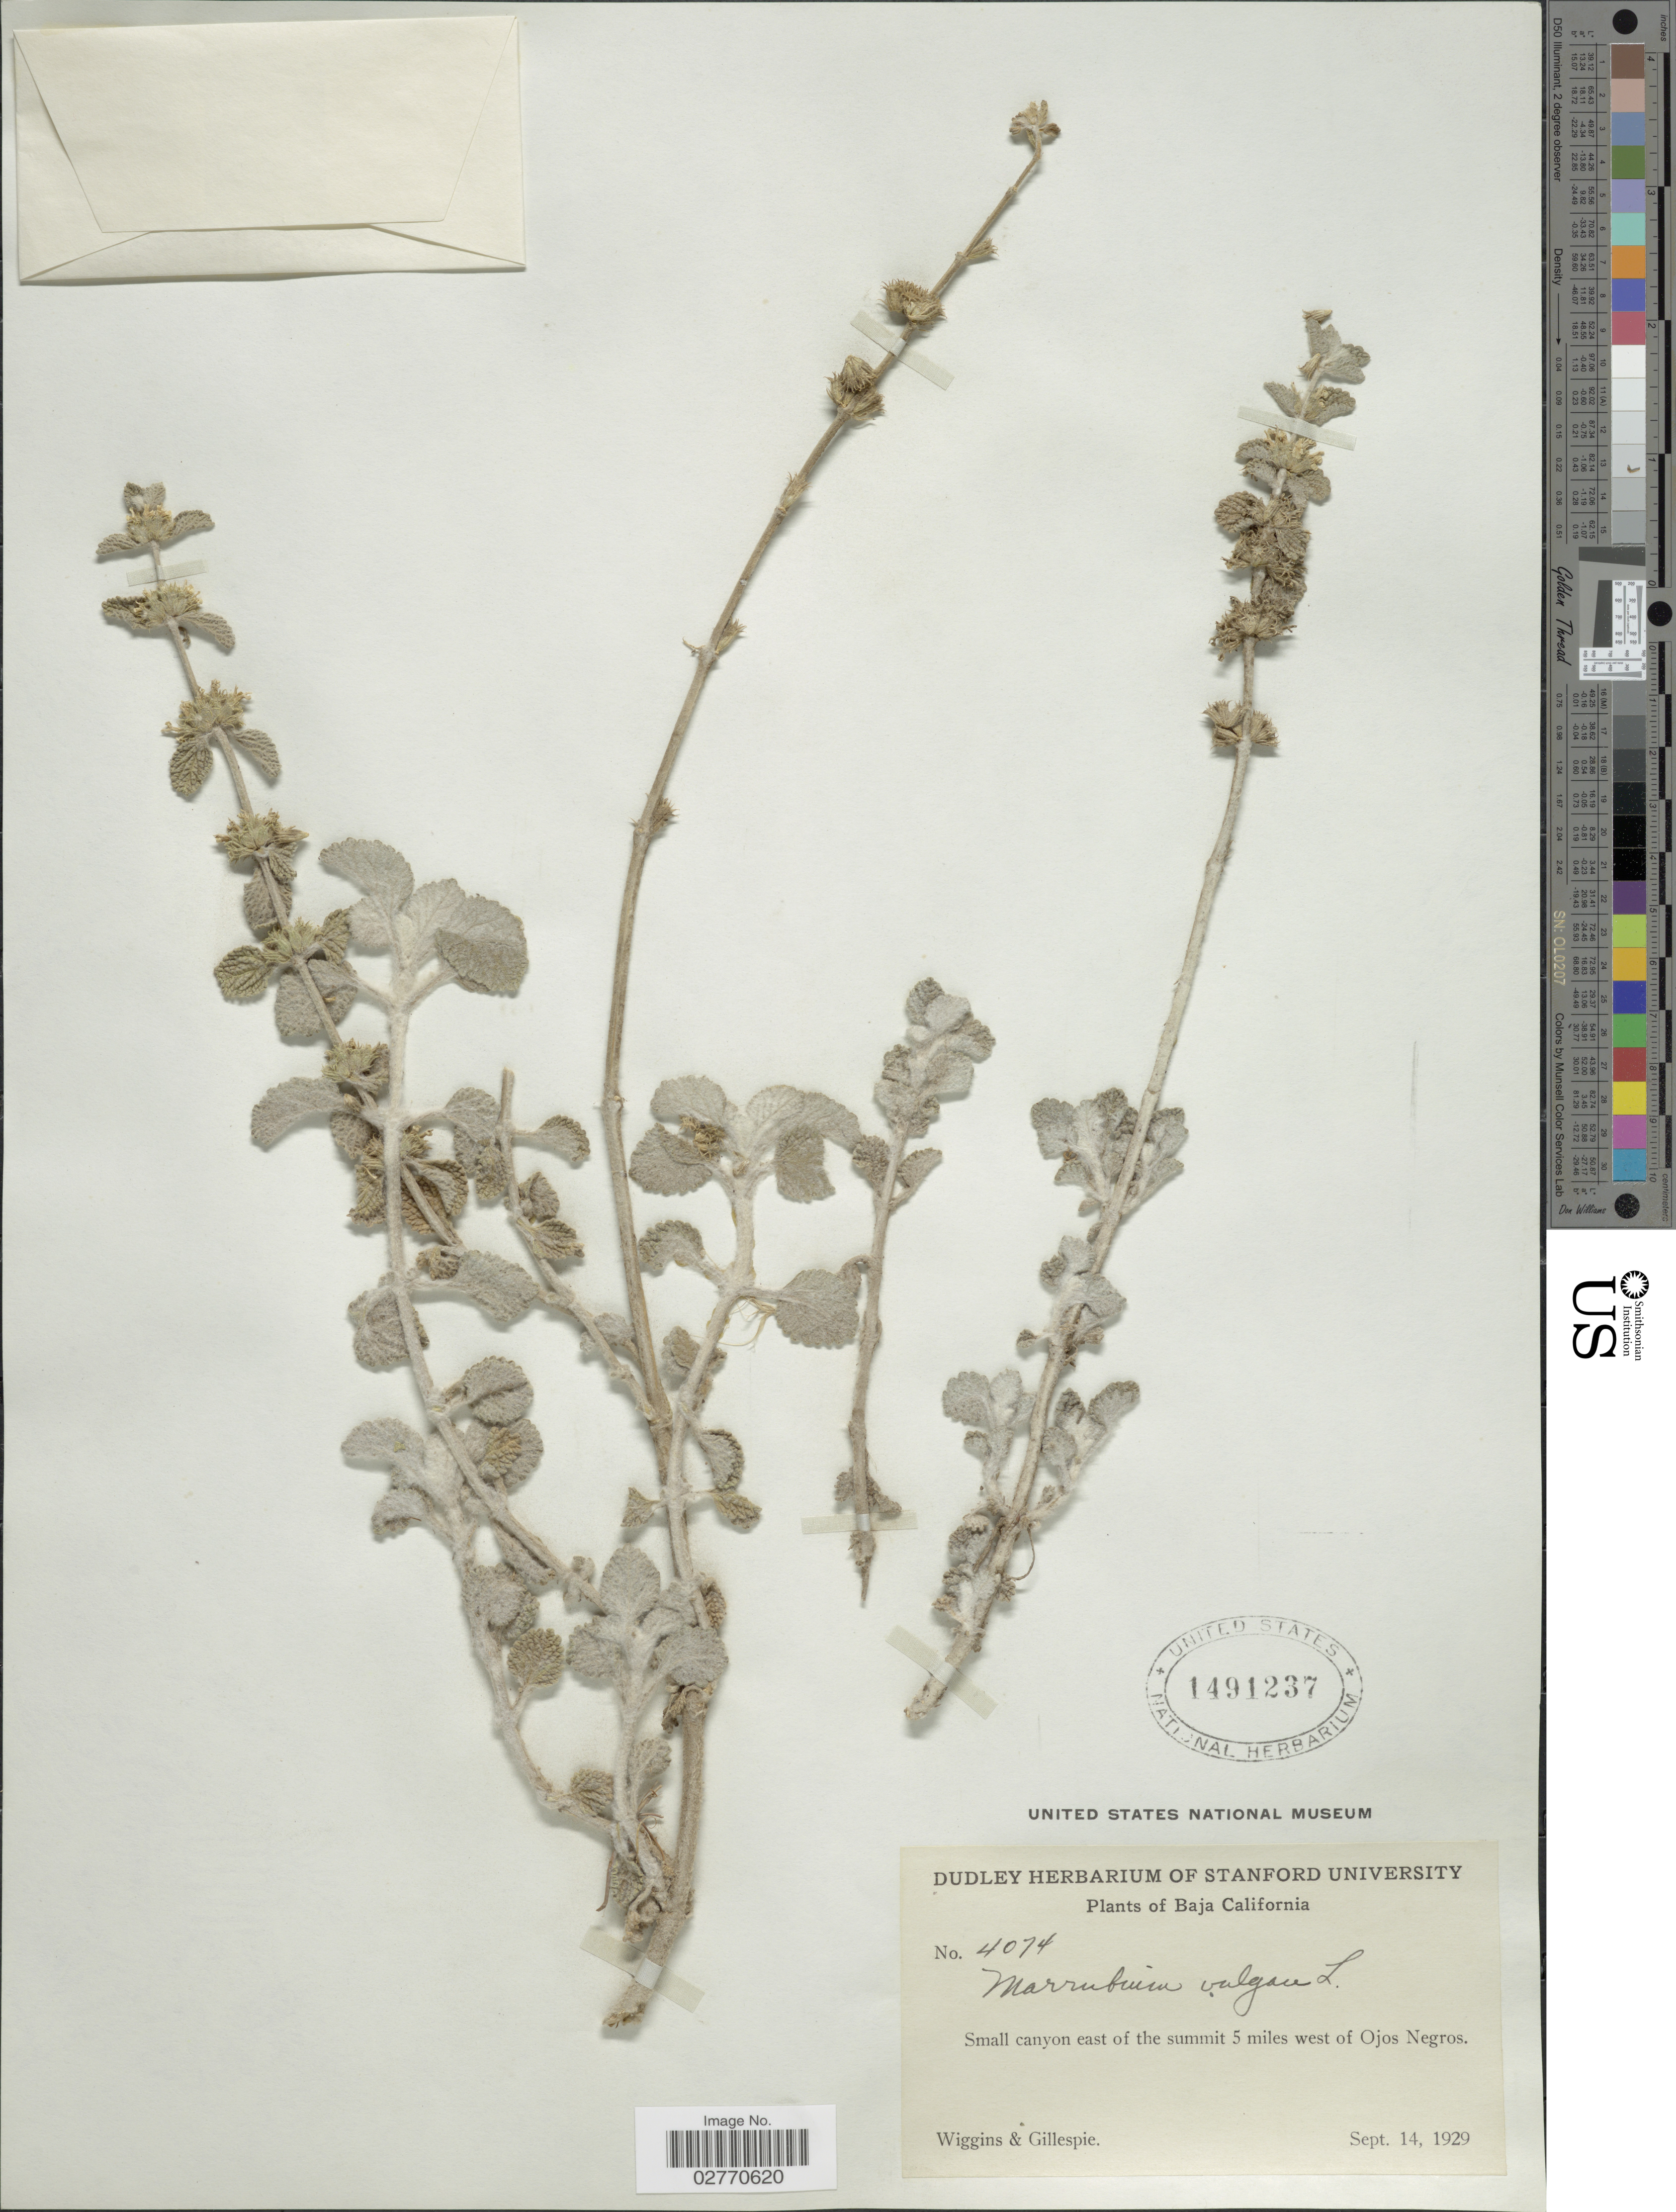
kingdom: Plantae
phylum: Tracheophyta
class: Magnoliopsida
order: Lamiales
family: Lamiaceae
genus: Marrubium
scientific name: Marrubium vulgare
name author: L.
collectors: -- Wiggins & -- Gillespie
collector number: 4074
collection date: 1929-09-14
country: Mexico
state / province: Baja California Norte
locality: Small canyon east of the summit 5 miles west of Ojos Negros.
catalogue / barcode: US 1491237